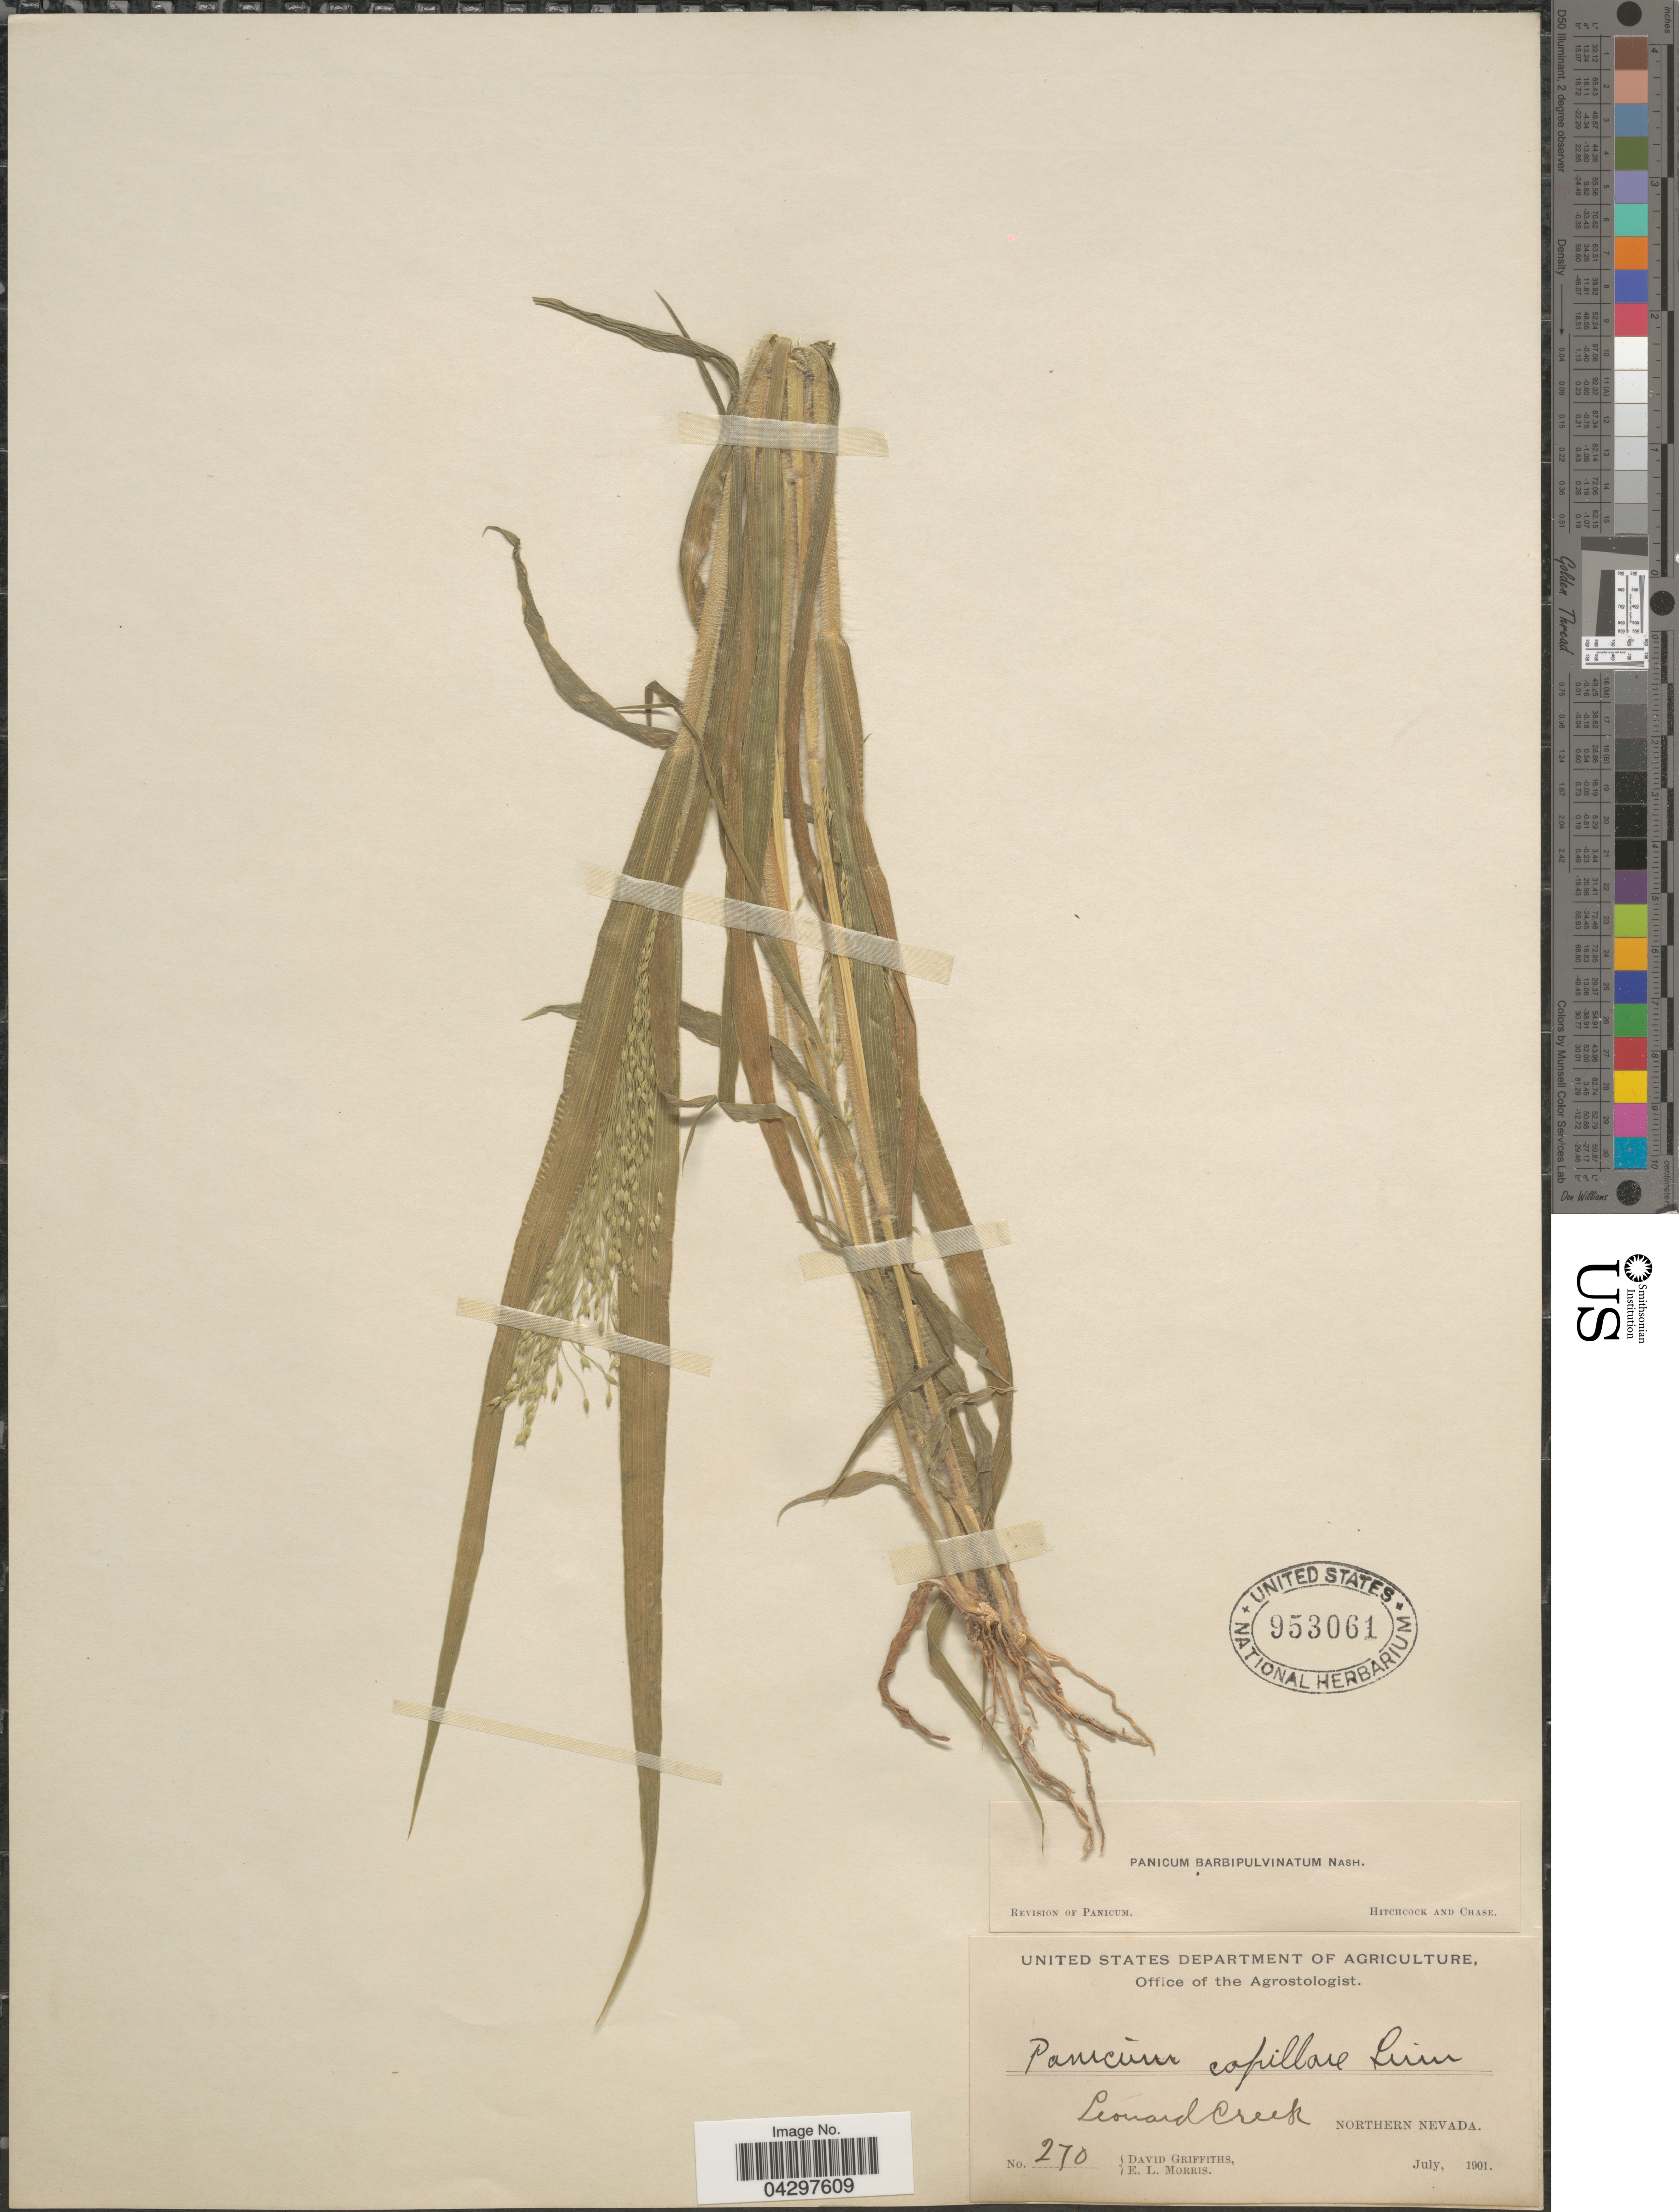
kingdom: Plantae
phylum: Tracheophyta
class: Liliopsida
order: Poales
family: Poaceae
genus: Panicum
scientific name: Panicum capillare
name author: L.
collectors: D. Griffiths & E. Morris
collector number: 270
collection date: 1901-07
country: United States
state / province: Nevada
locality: Leonard Creek. Northern Nevada.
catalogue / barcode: US 953061